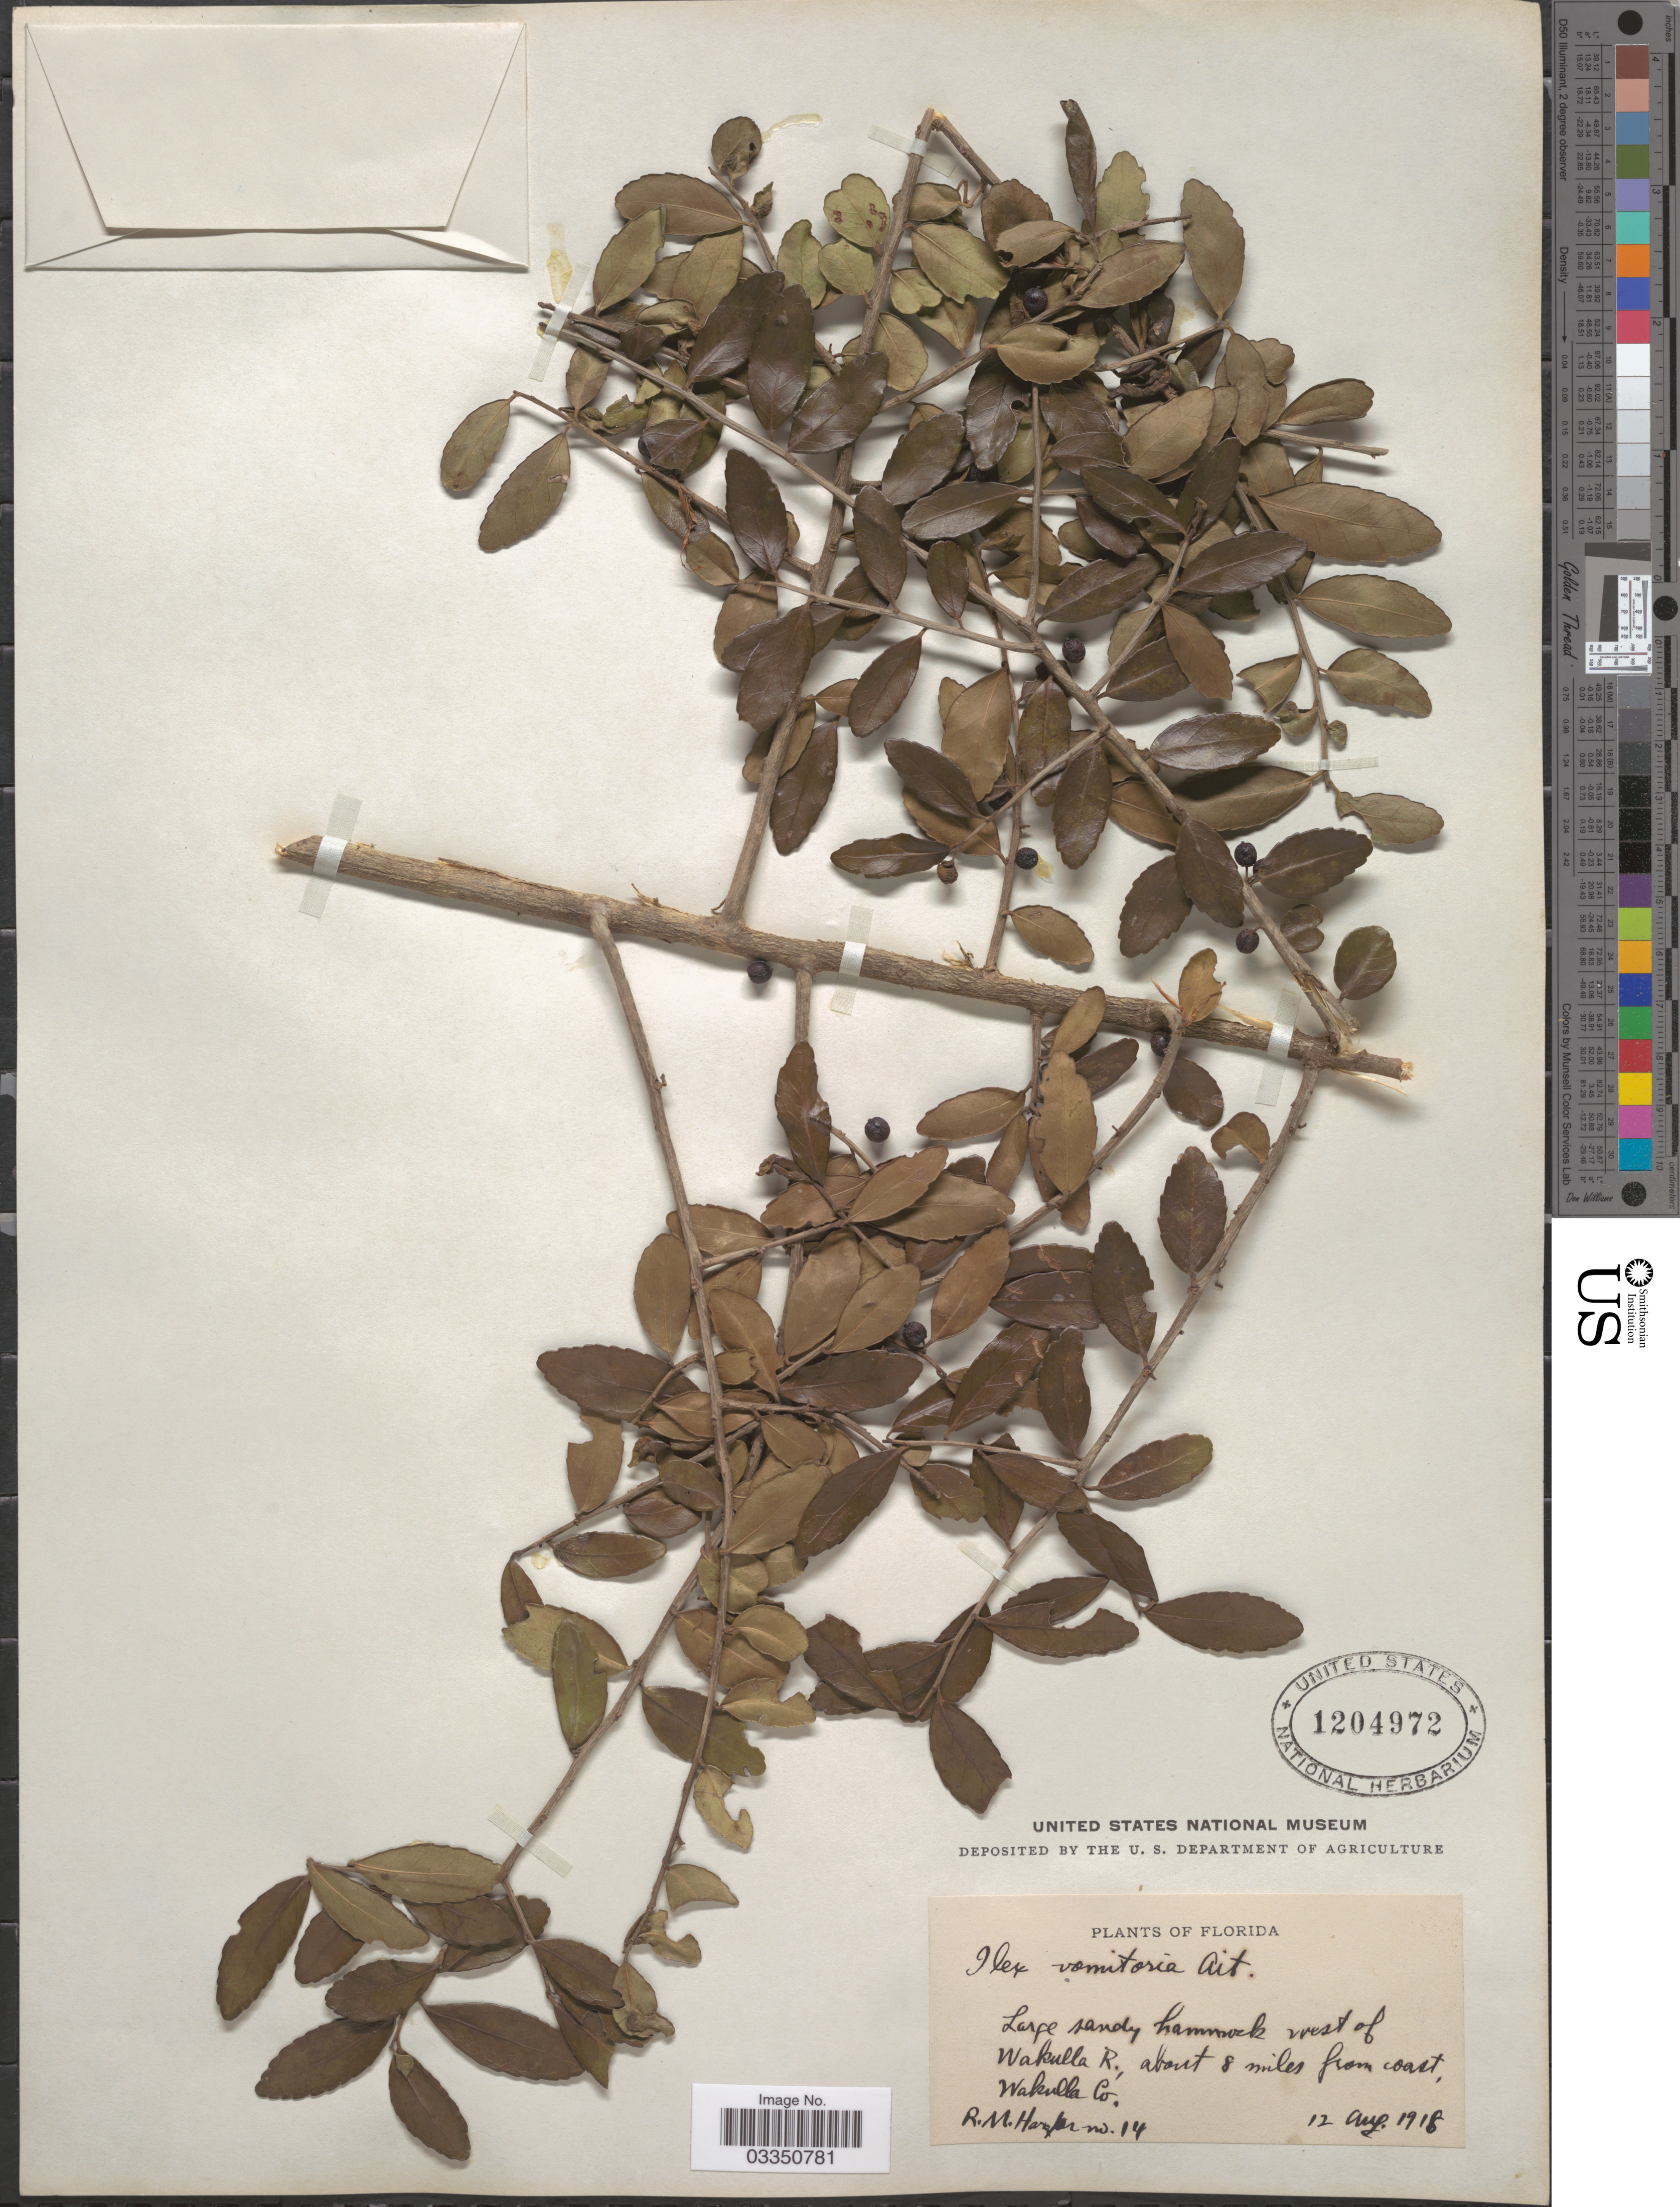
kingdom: Plantae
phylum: Tracheophyta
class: Magnoliopsida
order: Aquifoliales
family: Aquifoliaceae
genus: Ilex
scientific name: Ilex vomitoria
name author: Aiton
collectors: R. Harper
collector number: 14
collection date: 1918-08-12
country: United States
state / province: Florida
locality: Large sandy hammock west of Wakulla R., about 8 miles from coast, Wakulla Co.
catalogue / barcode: US 1204972